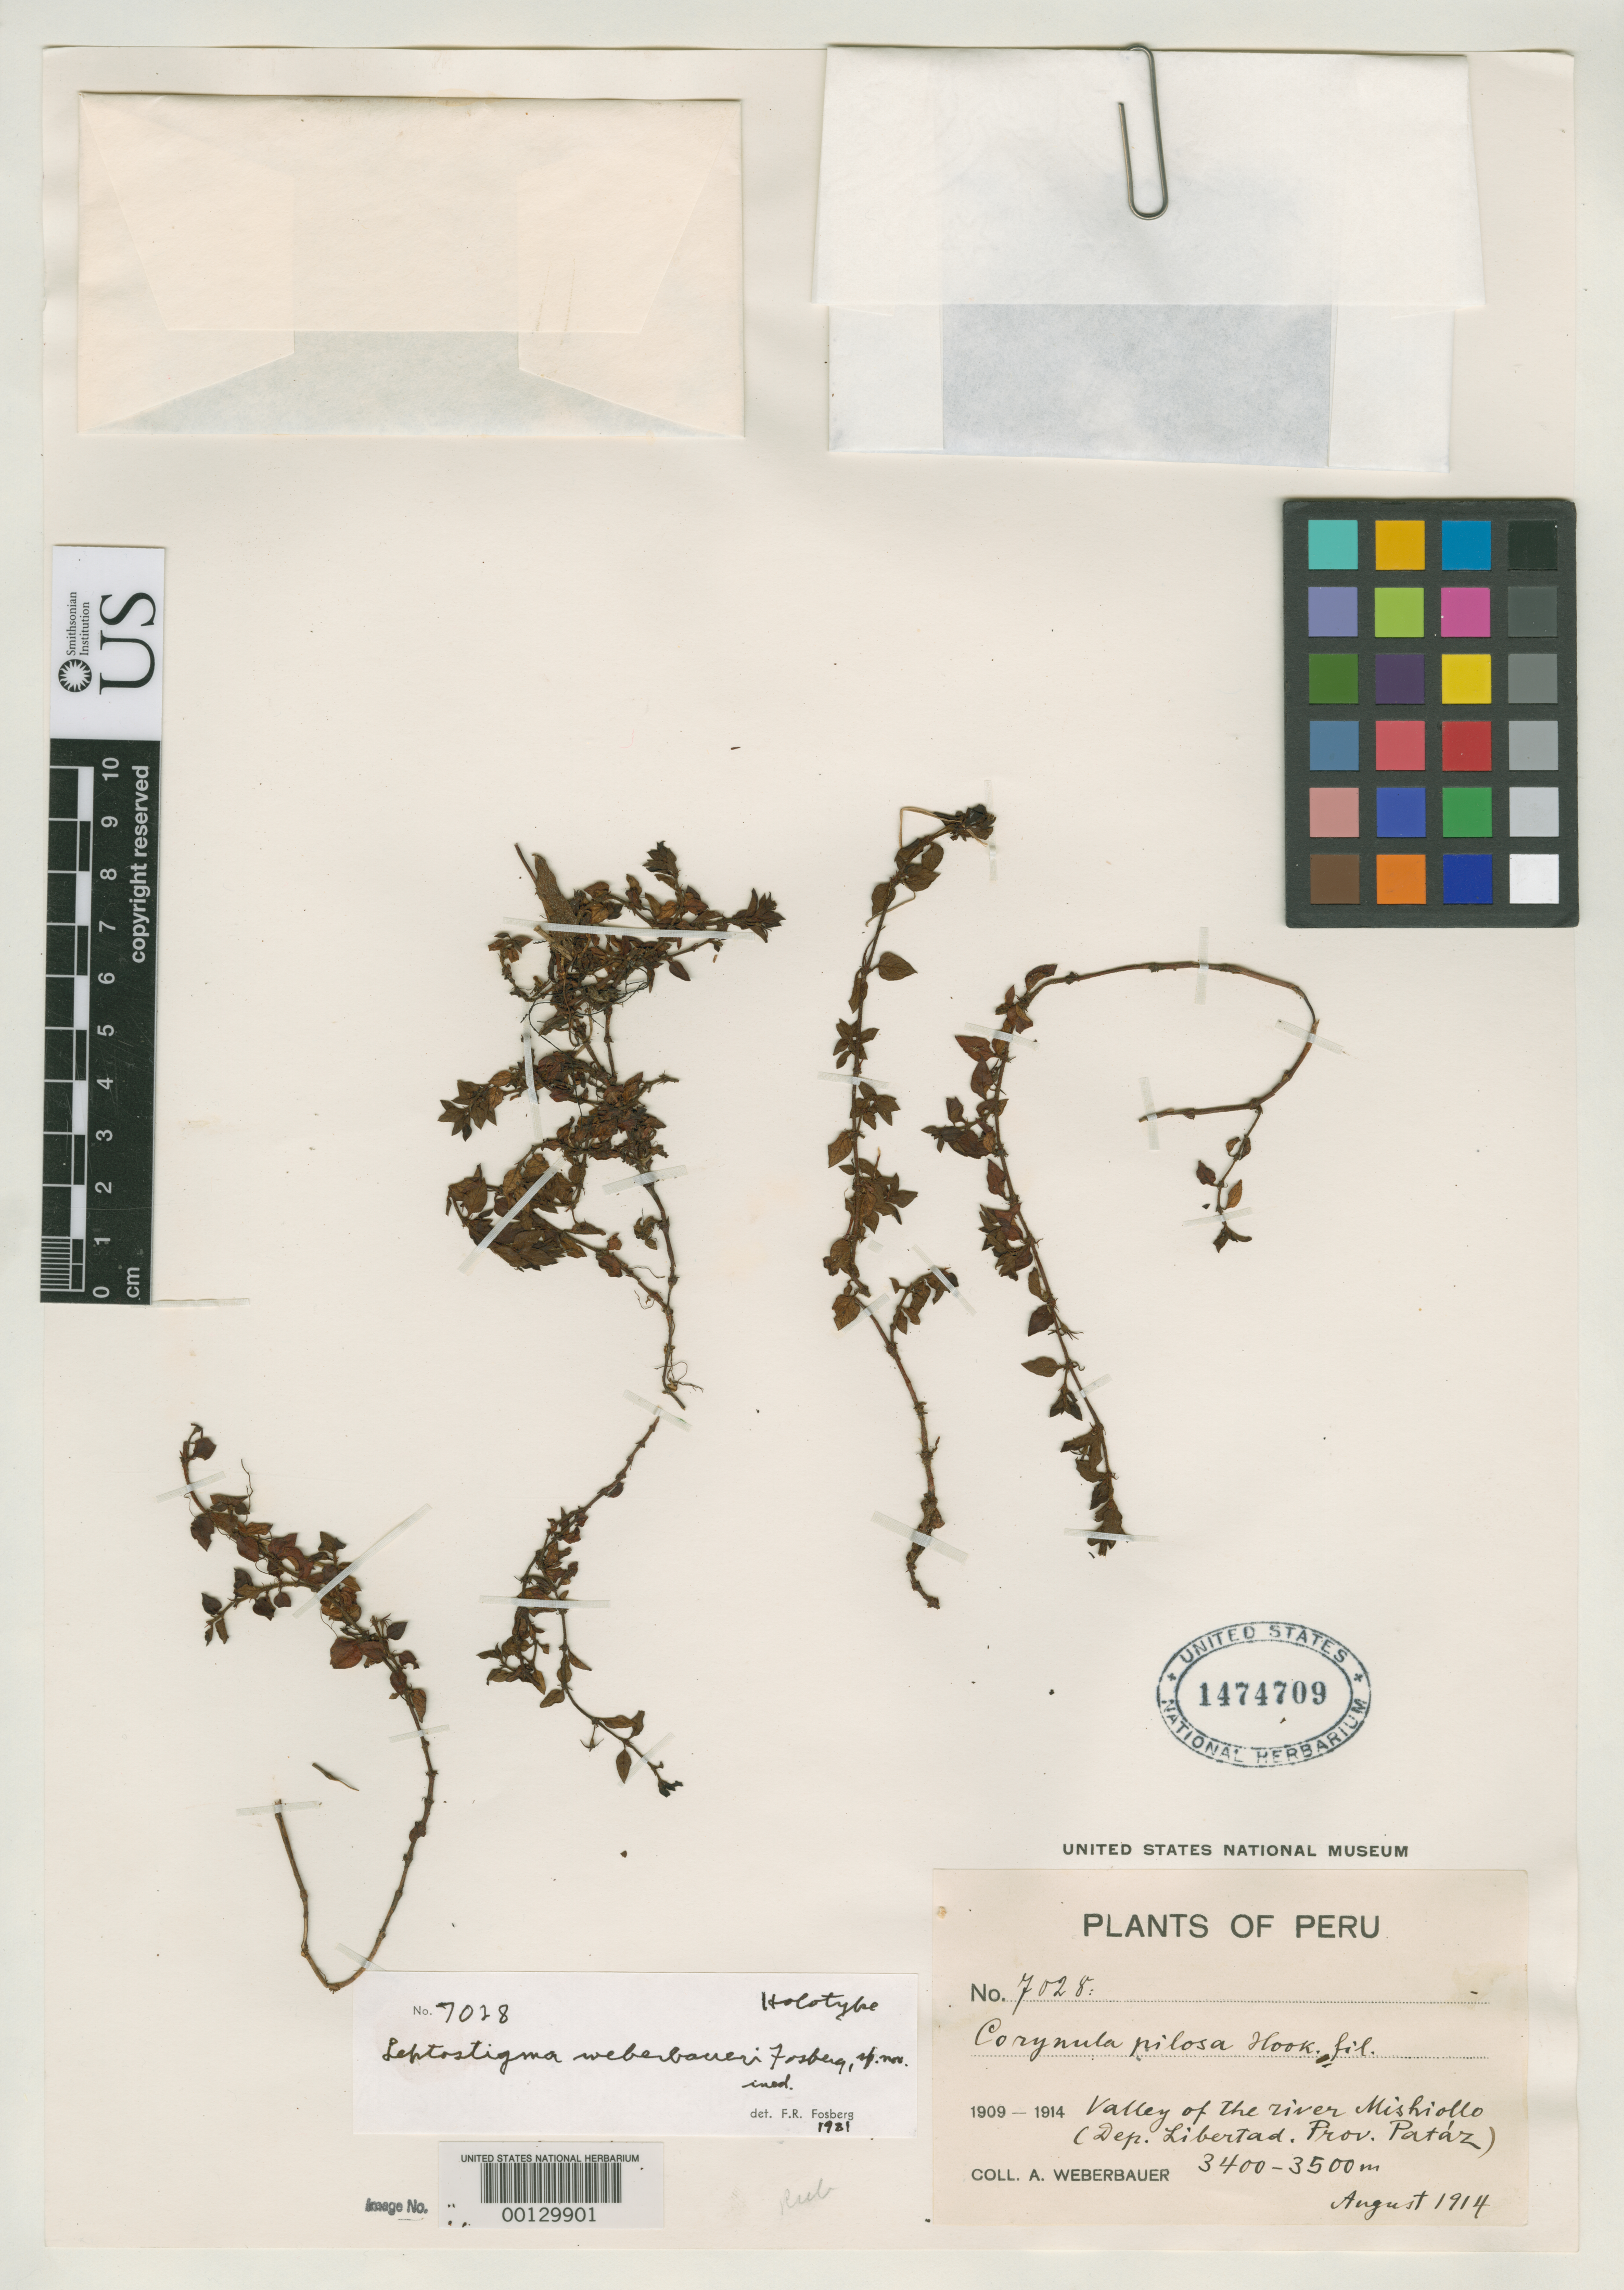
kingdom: Plantae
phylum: Tracheophyta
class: Magnoliopsida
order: Gentianales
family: Rubiaceae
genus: Leptostigma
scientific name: Leptostigma weberbaueri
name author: Fosberg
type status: Holotype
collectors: A. Weberbauer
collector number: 7028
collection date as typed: Aug 1914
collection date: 1914-08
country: Peru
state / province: La Libertad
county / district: Pataz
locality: Valley of the River Mishiollo.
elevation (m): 3400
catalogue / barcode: US 1474709